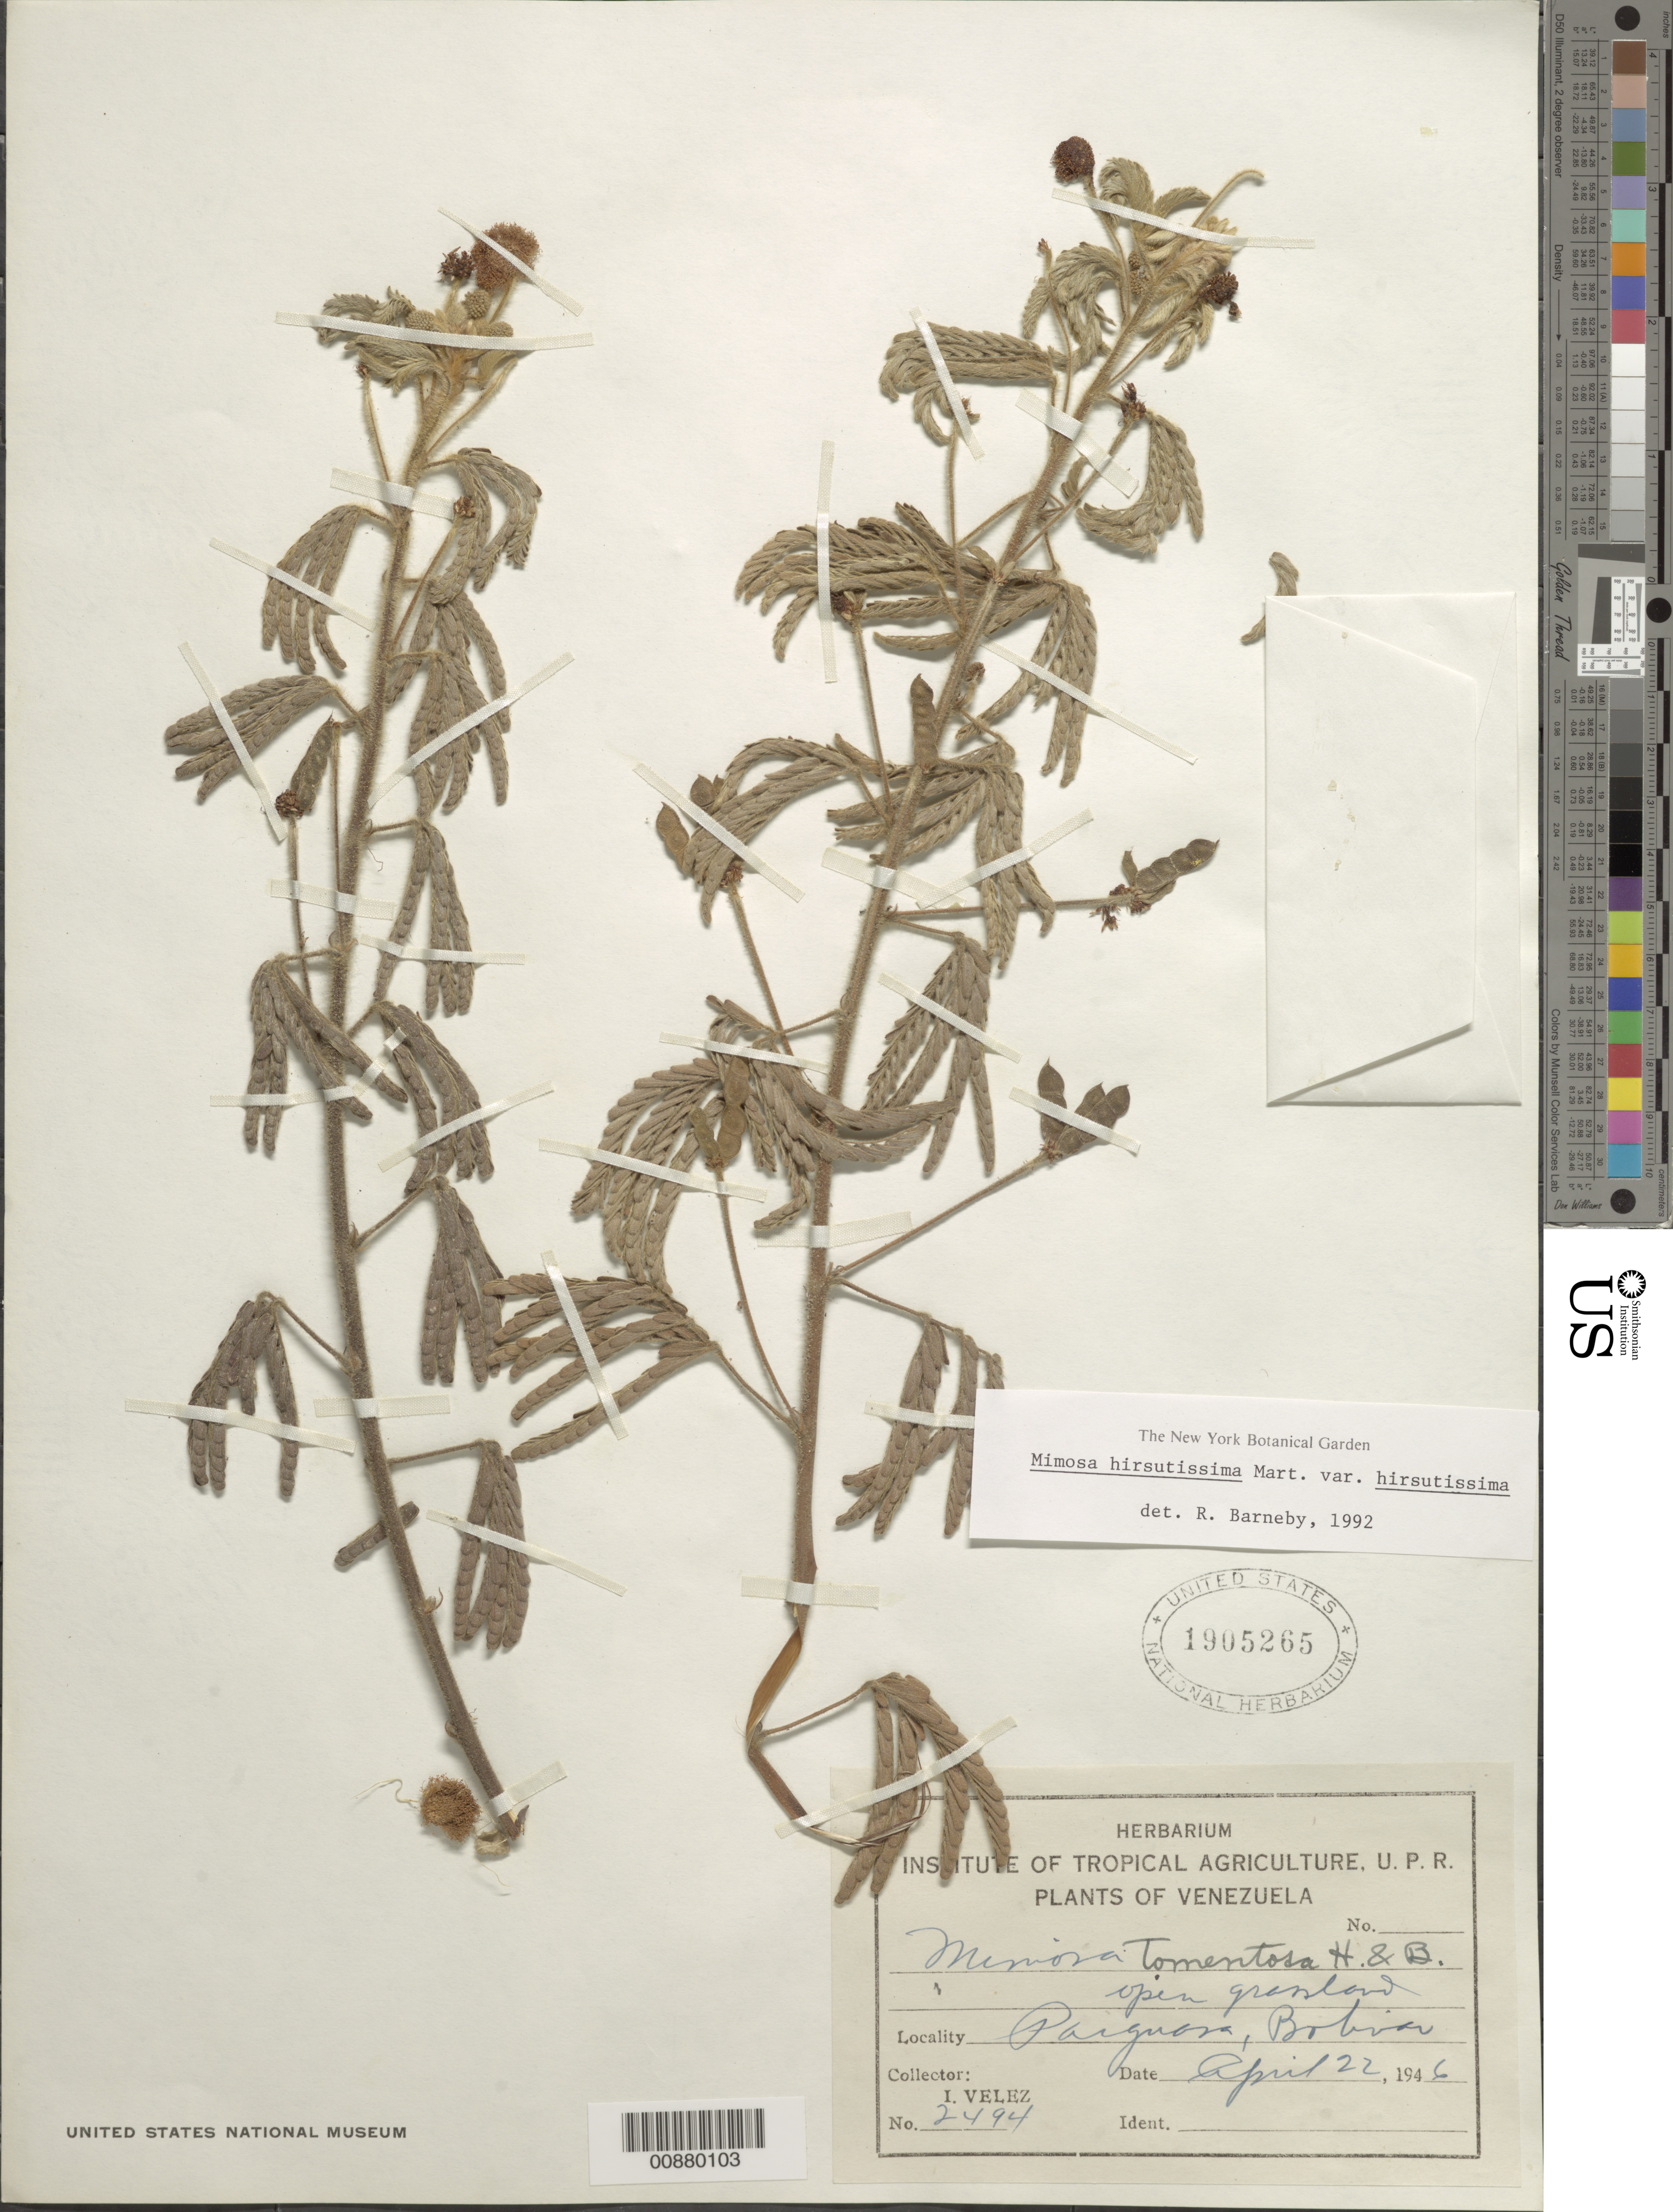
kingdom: Plantae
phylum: Tracheophyta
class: Magnoliopsida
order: Fabales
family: Fabaceae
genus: Mimosa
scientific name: Mimosa hirsutissima var. hirsutissima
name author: Mart.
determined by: Barneby, Rupert C., (NY)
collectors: I. Velez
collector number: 2494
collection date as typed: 22-Apr-46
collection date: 1946-04-22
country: Venezuela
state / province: Bolívar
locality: Parguasa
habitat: Open grassland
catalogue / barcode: US 1905265